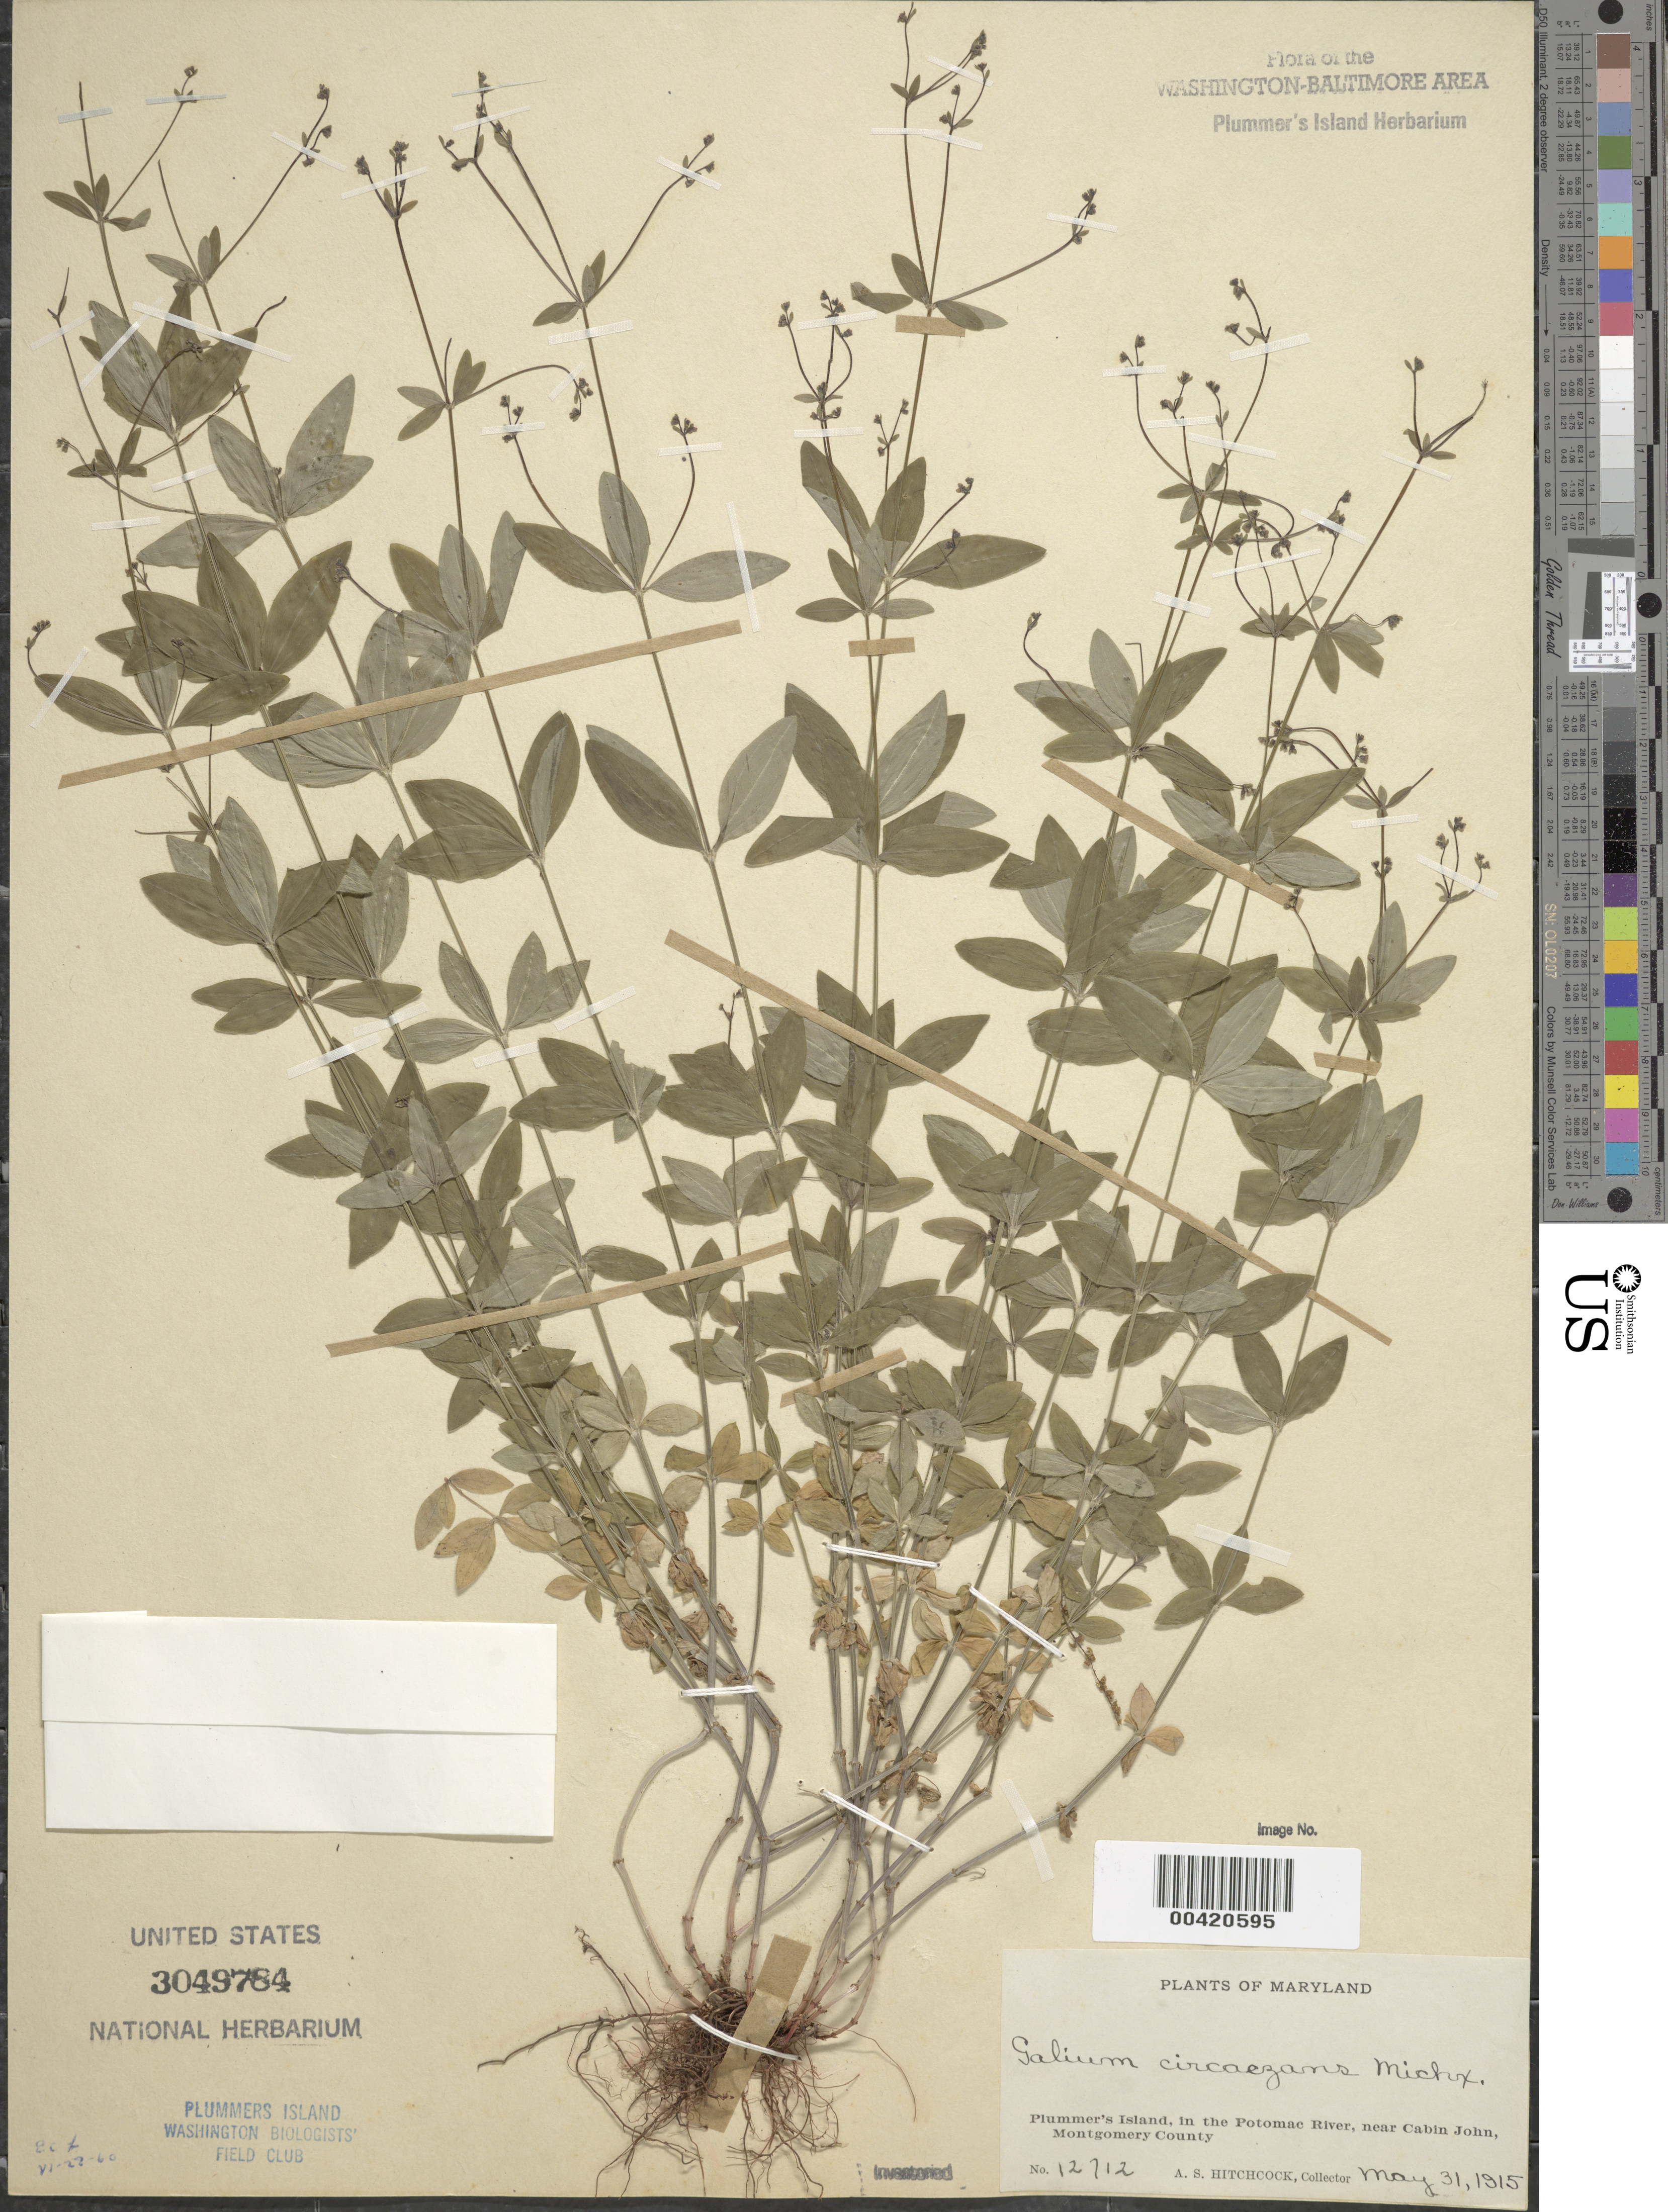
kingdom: Plantae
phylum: Tracheophyta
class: Magnoliopsida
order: Gentianales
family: Rubiaceae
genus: Galium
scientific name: Galium circaezans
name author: Michx.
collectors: A. S. Hitchcock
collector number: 12712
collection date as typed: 31 May 1915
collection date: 1915-05-31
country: United States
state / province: Maryland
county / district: Montgomery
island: Plummers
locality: Plummer's Island C. & O. Canal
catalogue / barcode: US 3049784